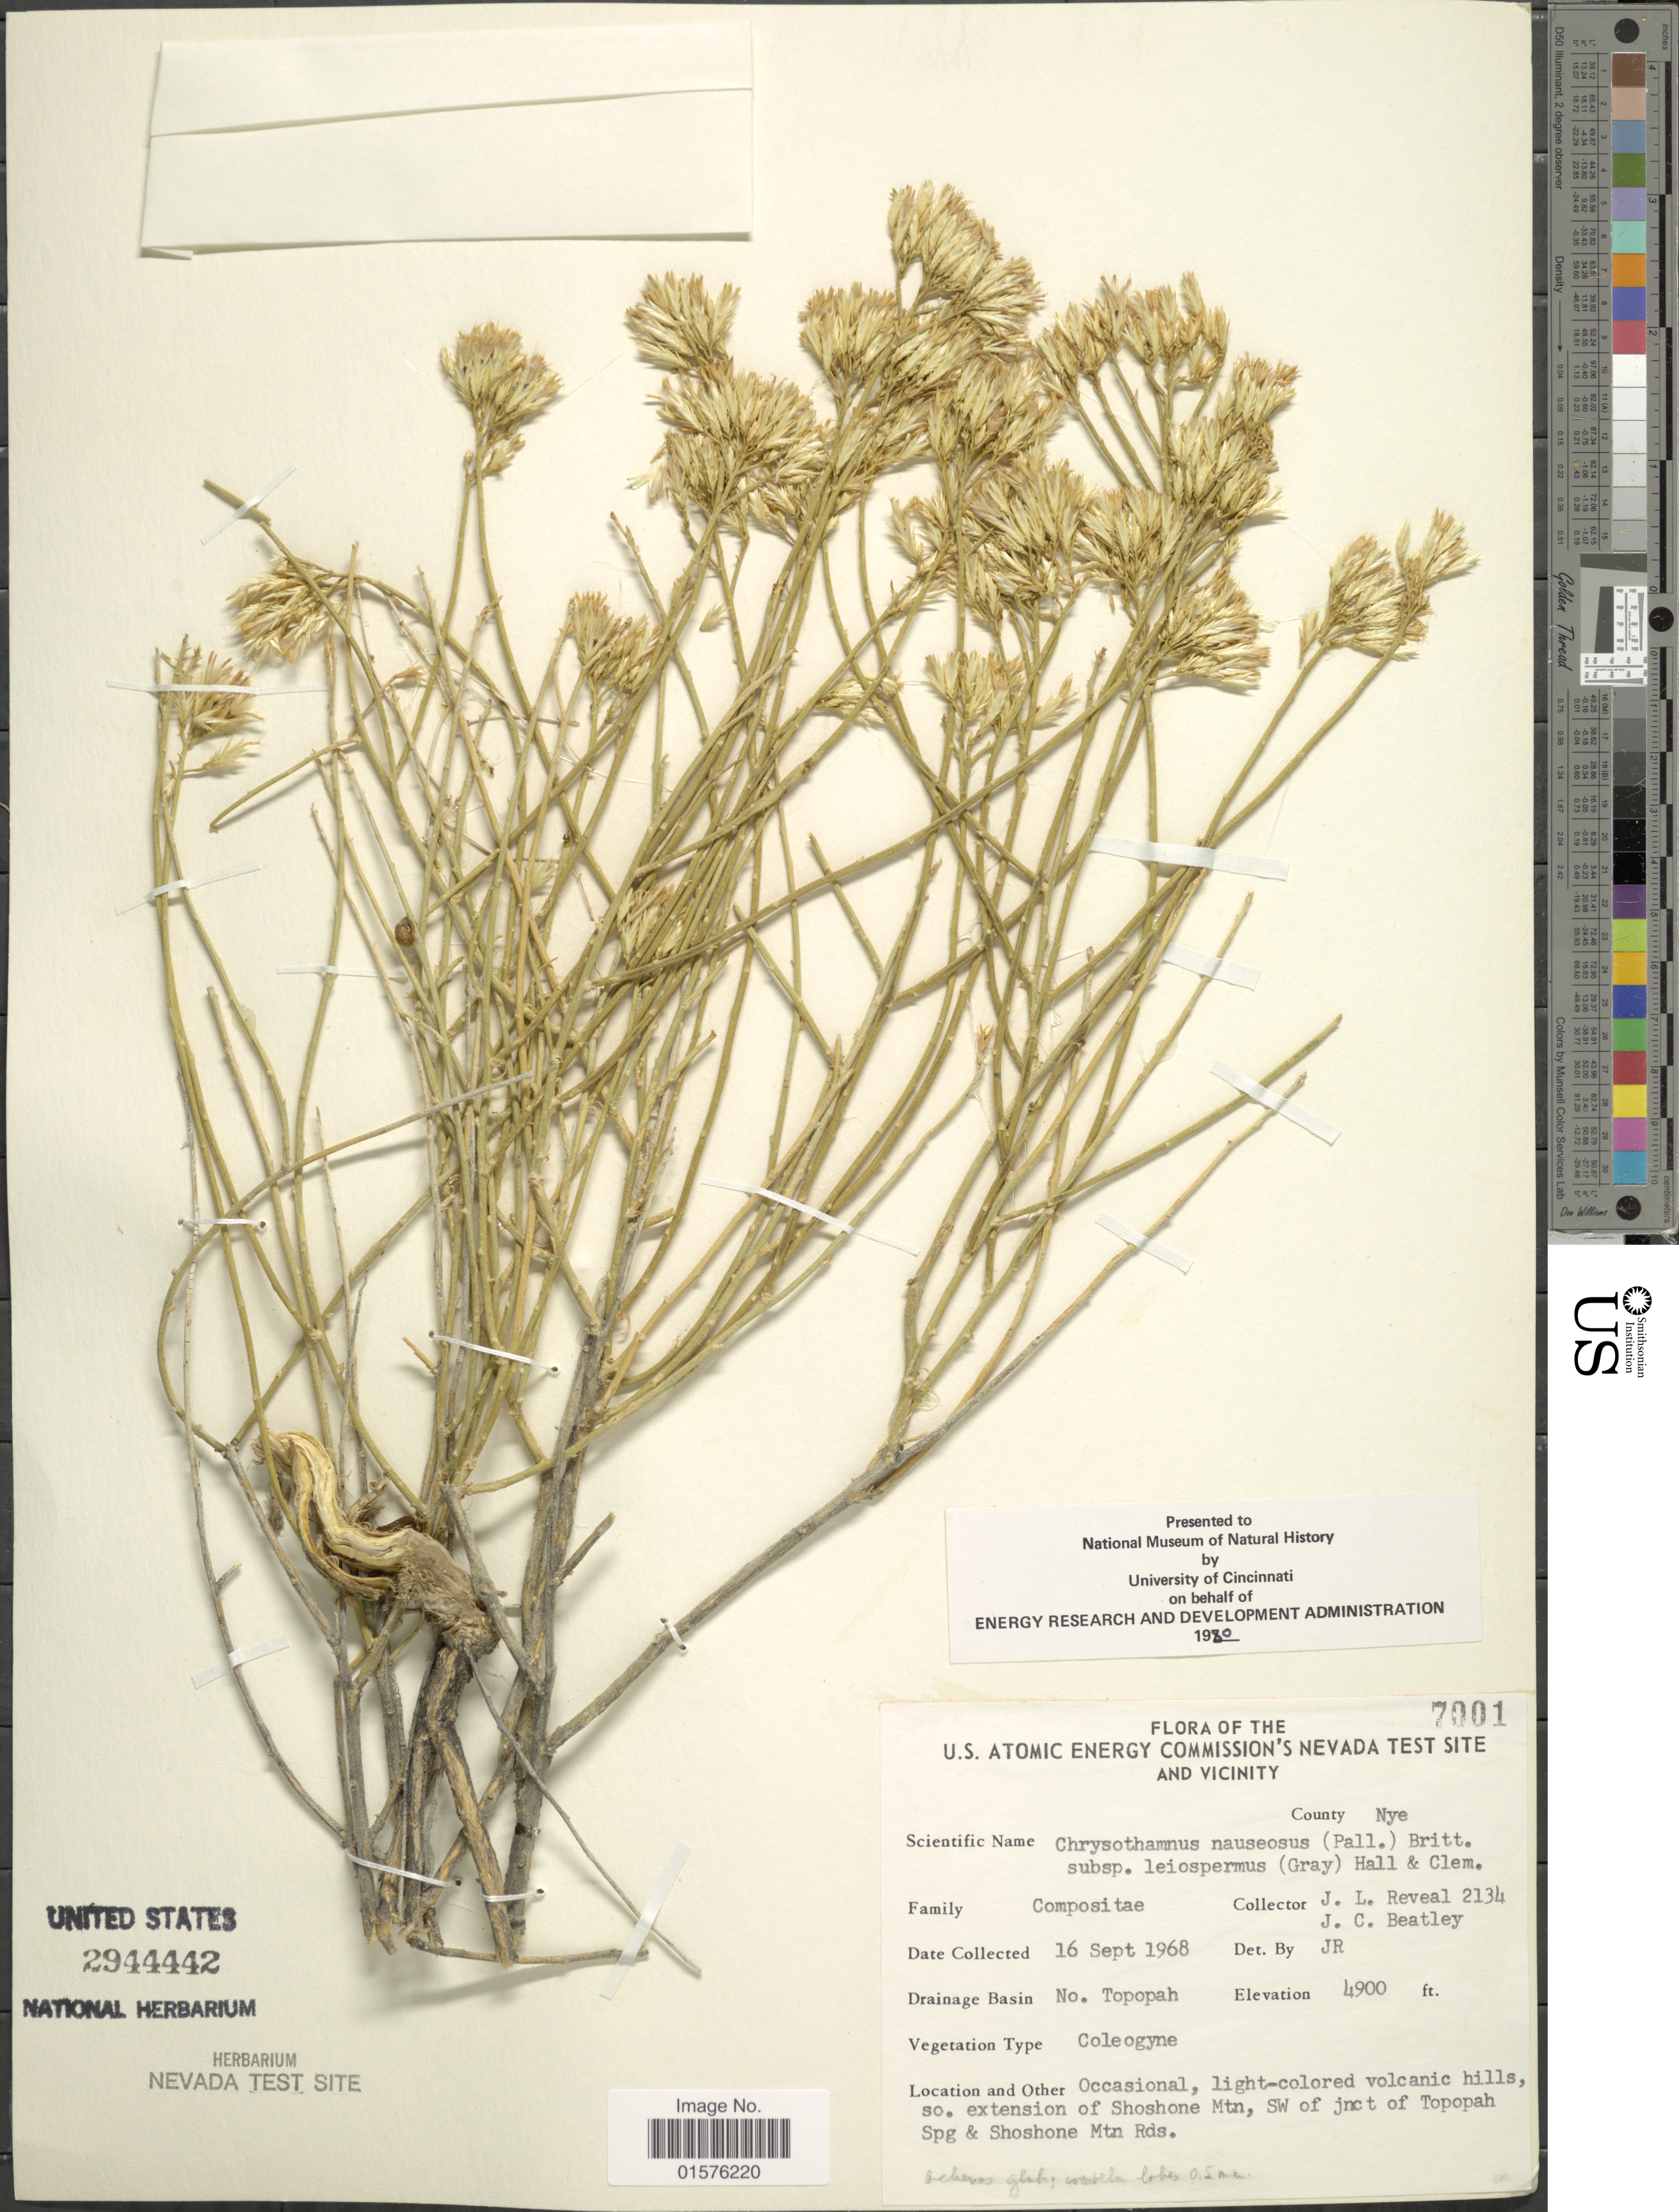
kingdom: Plantae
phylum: Tracheophyta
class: Magnoliopsida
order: Asterales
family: Asteraceae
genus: Ericameria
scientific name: Ericameria nauseosa var. leiosperma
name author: (A. Gray) G.L. Nesom & G.I. Baird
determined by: Urbatsch, Lowell E., Curator (LSU), Louisiana State University (UNITED STATES)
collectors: J. L. Reveal & J. C. Beatley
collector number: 2134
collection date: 1968-09-16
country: United States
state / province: Nevada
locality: The U.S. Atomic Energy Commision's Nevada test site and vicinity, County: Nye, Drainage basin: No. Topopah, so. extension of Shoshone Mtn, SW of jnct of Topopah Spg & Shoshone Mtn Rds.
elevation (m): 1494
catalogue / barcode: US 2944442